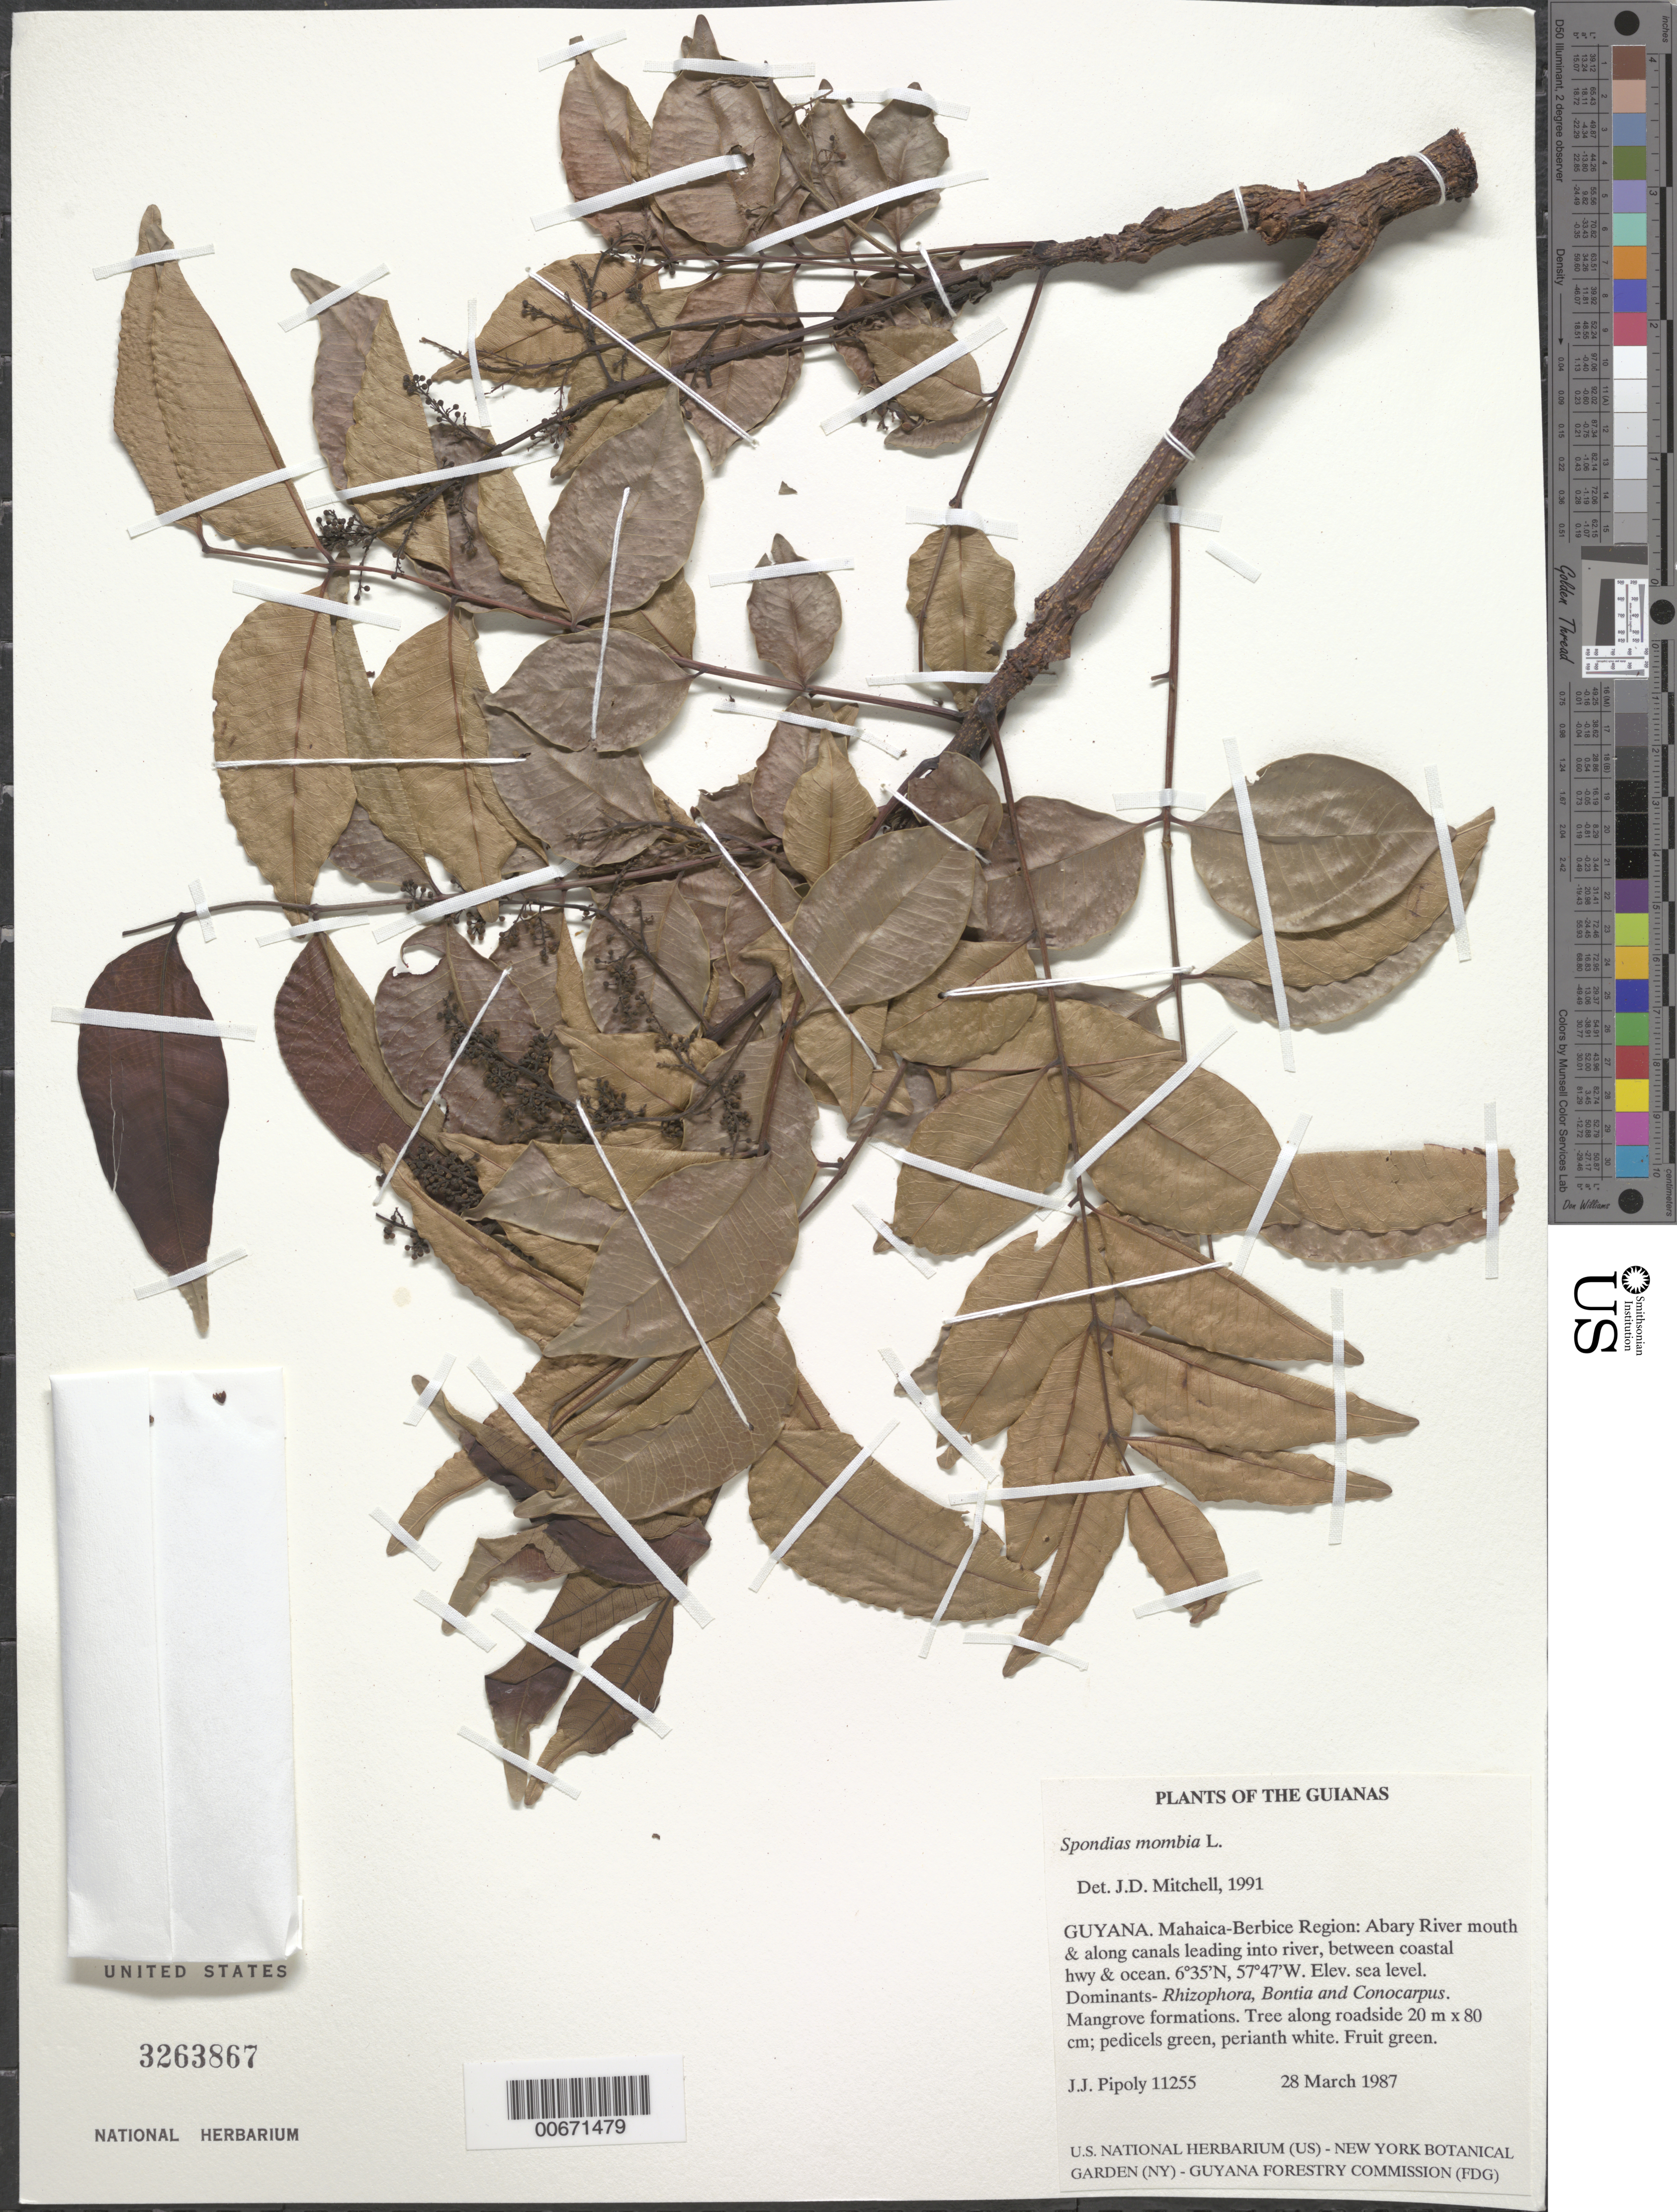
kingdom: Plantae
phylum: Tracheophyta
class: Magnoliopsida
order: Sapindales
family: Anacardiaceae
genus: Spondias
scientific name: Spondias mombin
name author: L.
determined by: Mitchell, John D.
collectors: J. J. Pipoly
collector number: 11255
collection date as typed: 28 March 1987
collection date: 1987-03-28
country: Guyana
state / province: Mahaica-Berbice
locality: Abary River mouth & along canals leading into river, between coastal hwy & ocean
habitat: Mangrove formations. Dominants: Rhizophora, Avicennia, and Conocarpus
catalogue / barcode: US 3263867